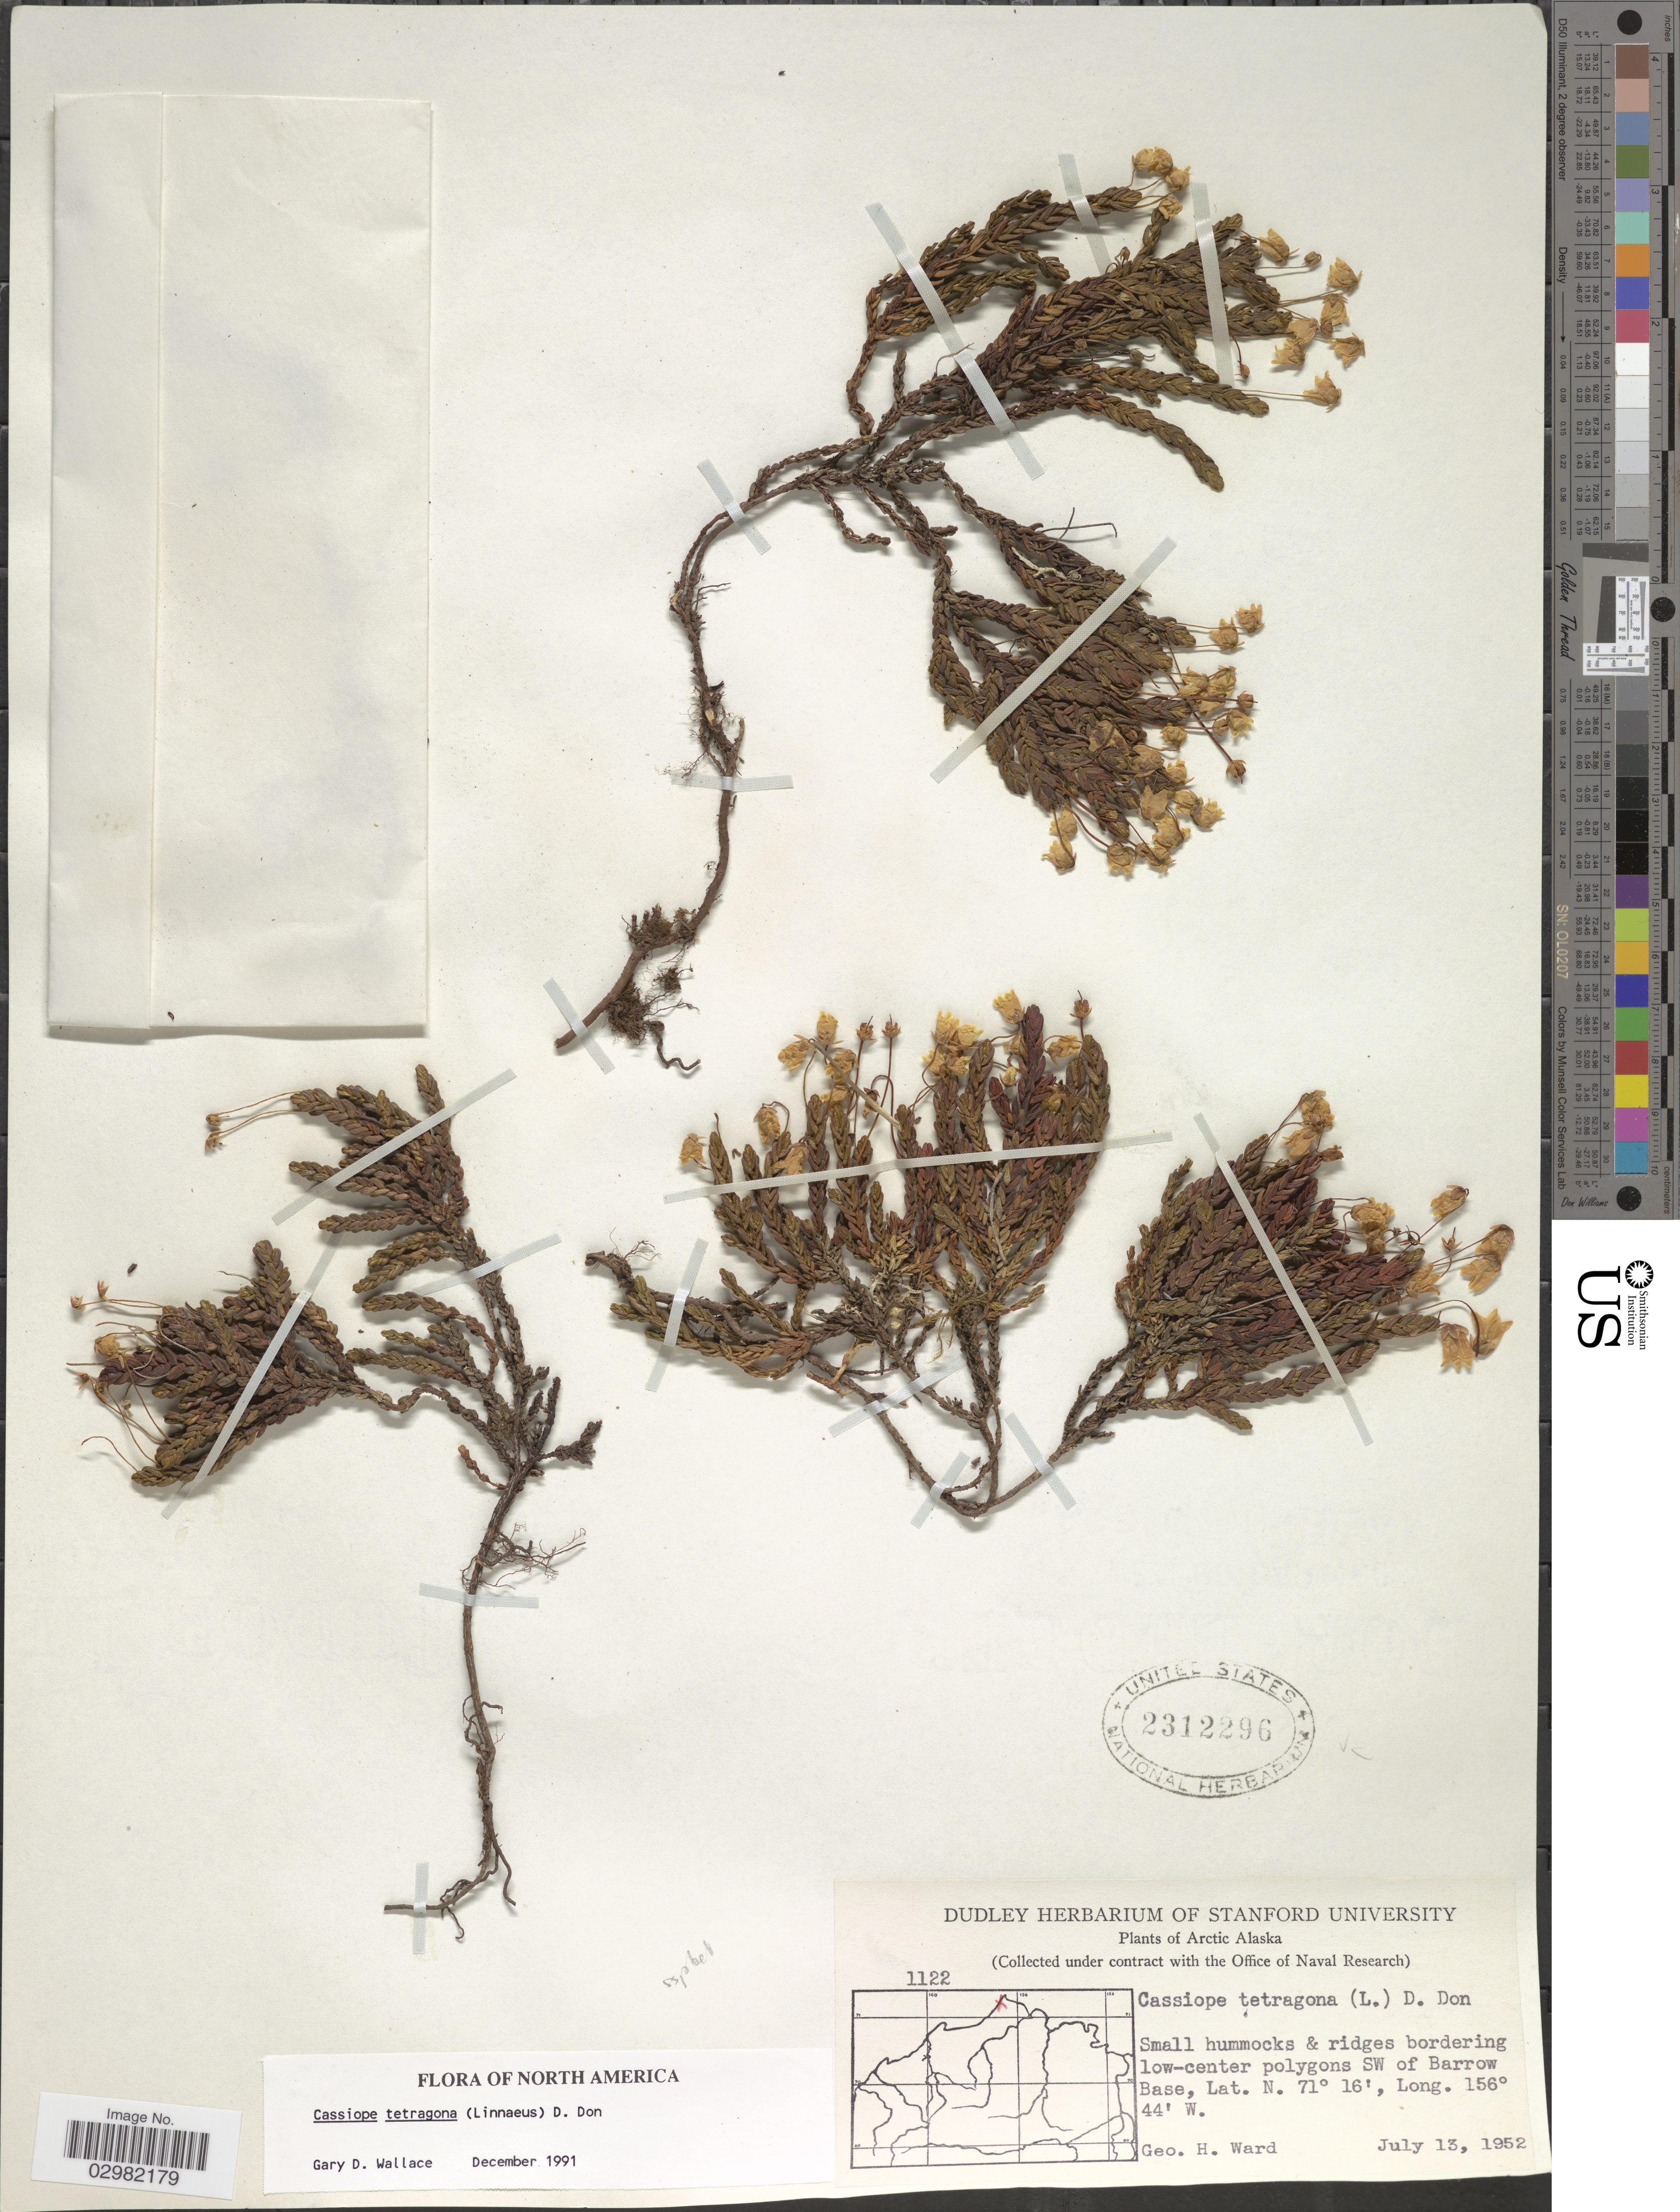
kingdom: Plantae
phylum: Tracheophyta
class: Magnoliopsida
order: Ericales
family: Ericaceae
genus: Cassiope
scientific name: Cassiope tetragona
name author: (L.) D. Don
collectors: G. H. Ward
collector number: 1122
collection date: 1952-07-13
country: United States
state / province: Alaska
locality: Arctic Alaska. Small hummocks & ridges bordering low-center polygons SW of Barrow Base.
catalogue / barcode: US 2312296